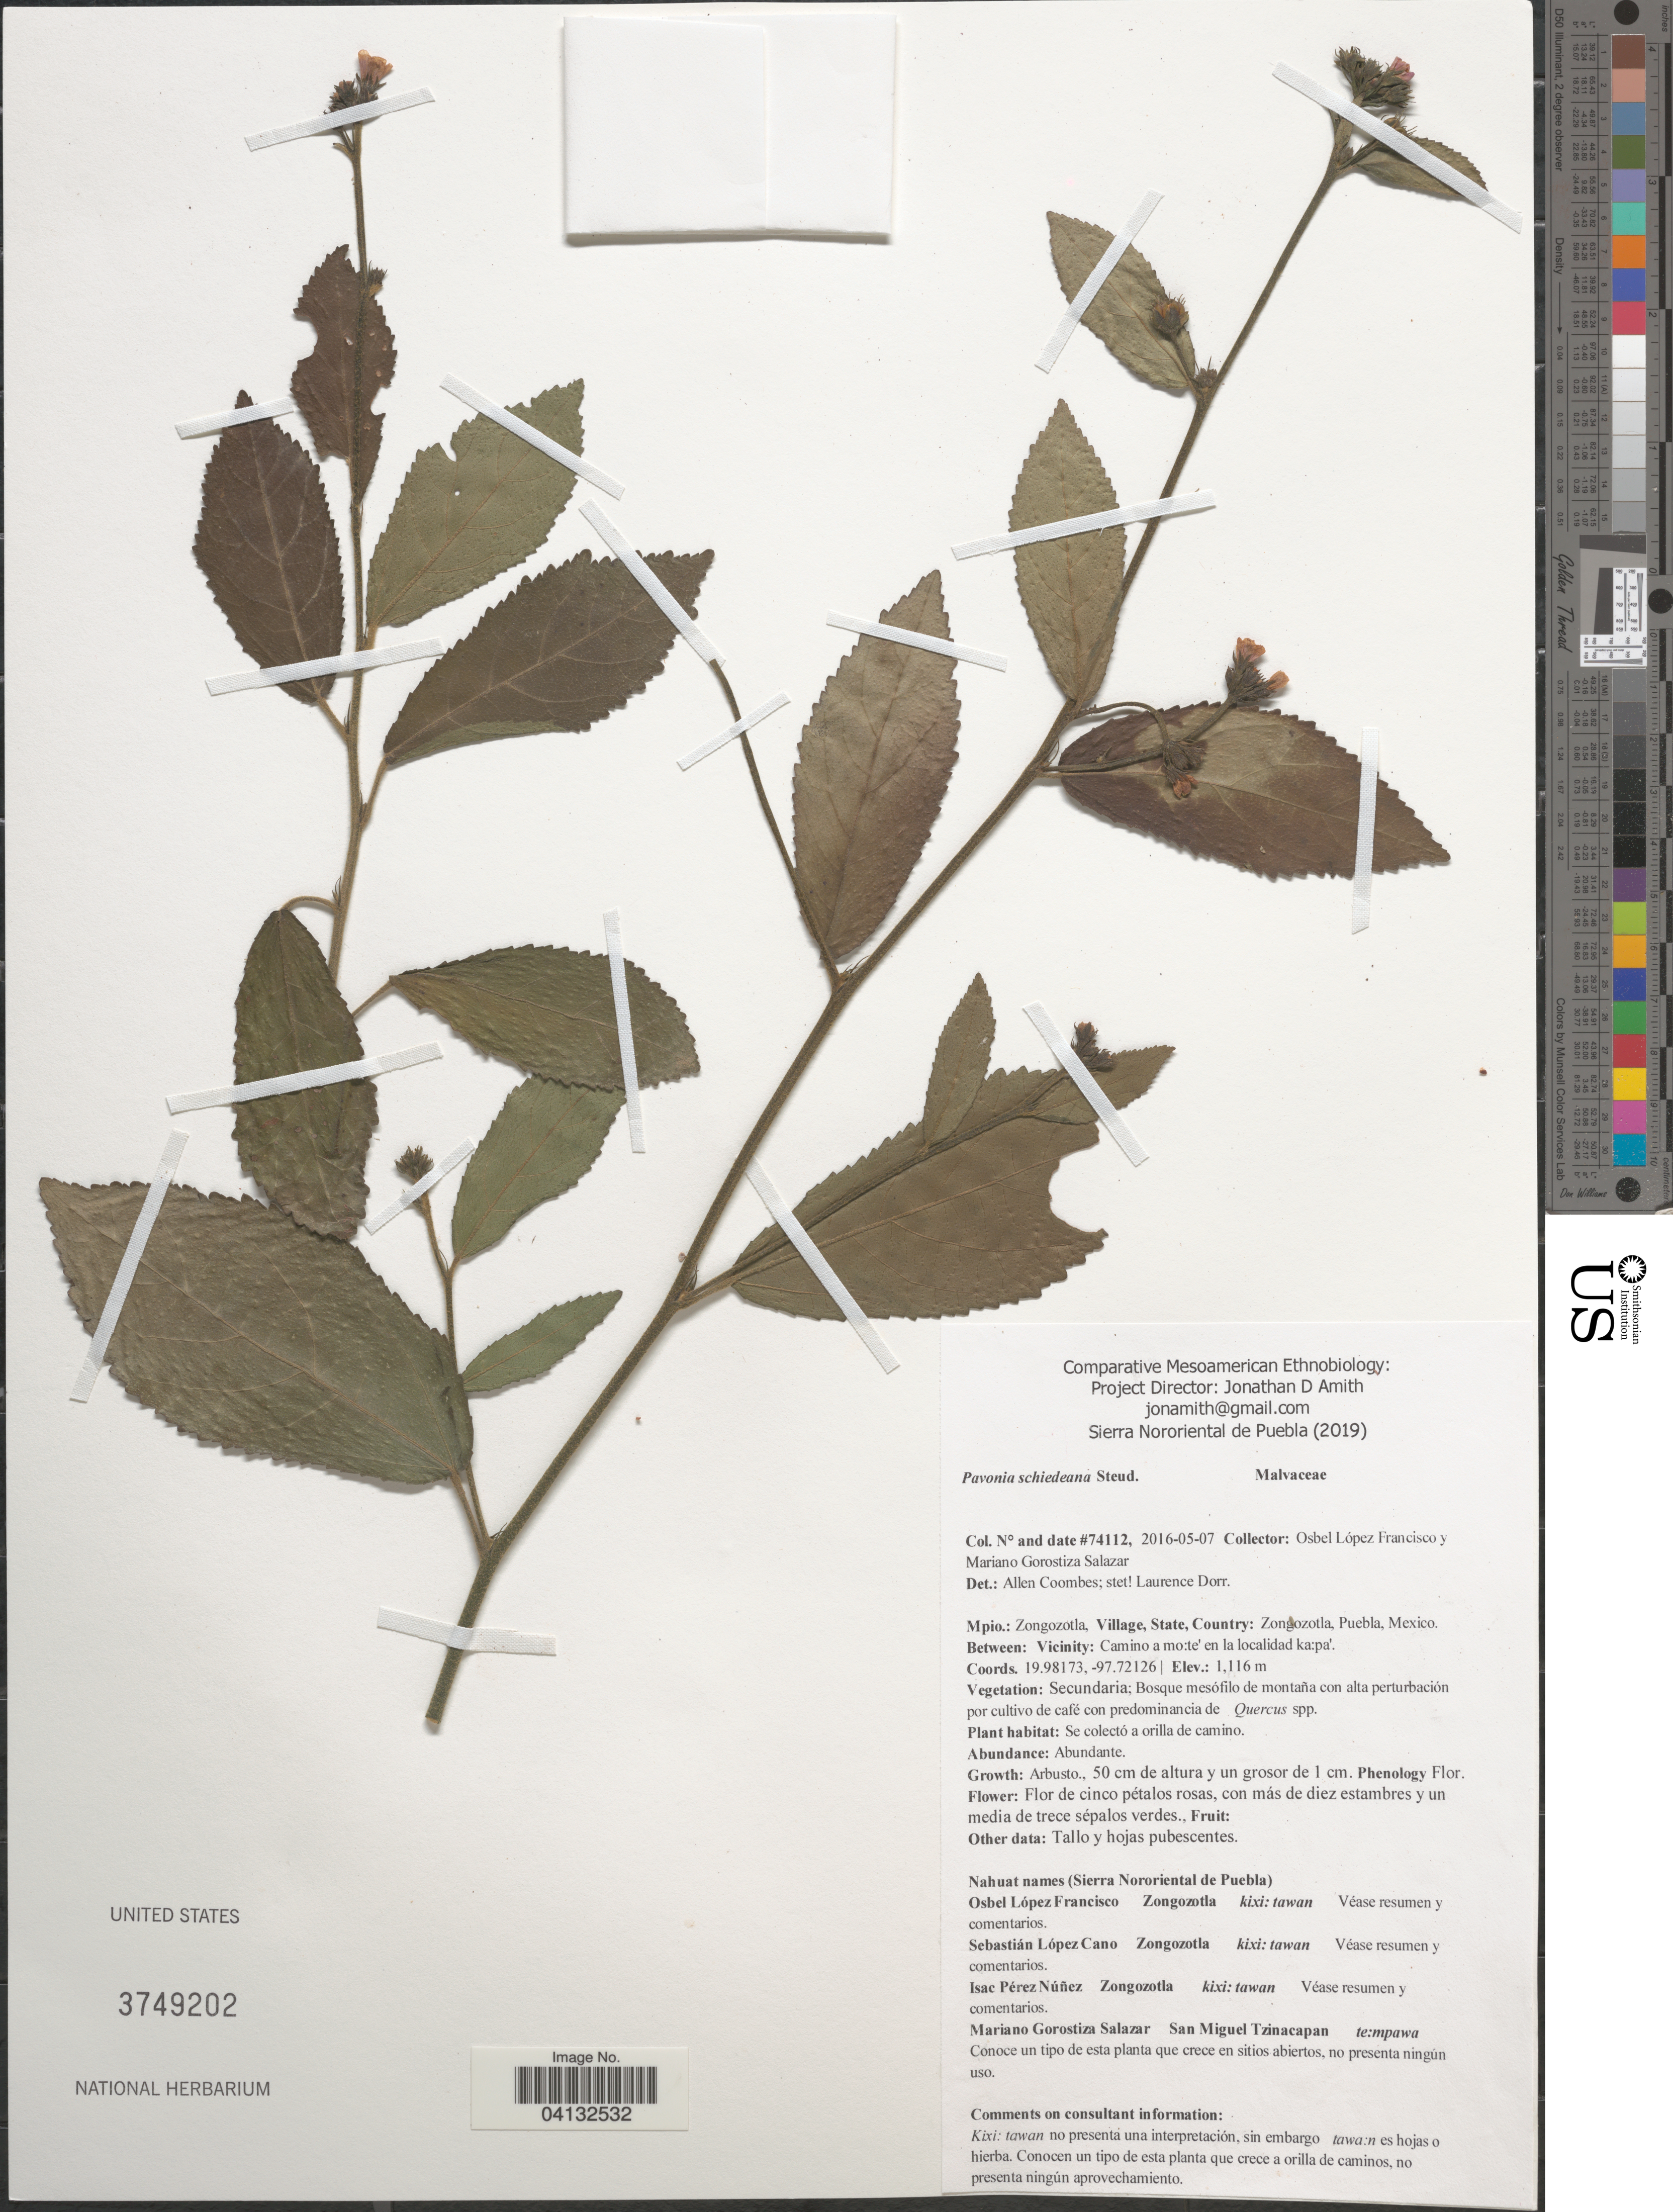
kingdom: Plantae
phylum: Tracheophyta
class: Magnoliopsida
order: Malvales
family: Malvaceae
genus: Pavonia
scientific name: Pavonia schiedeana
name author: Steud.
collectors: O. Francisco & M. Gorostiza S.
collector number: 74112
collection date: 2016-05-07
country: Mexico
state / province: Puebla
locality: Mpio.: Zongozotla, Village: Zongozotla. Between: Vicinity: Camino a mo:te' en la localidad ka:pa'.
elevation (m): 1116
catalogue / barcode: US 3749202